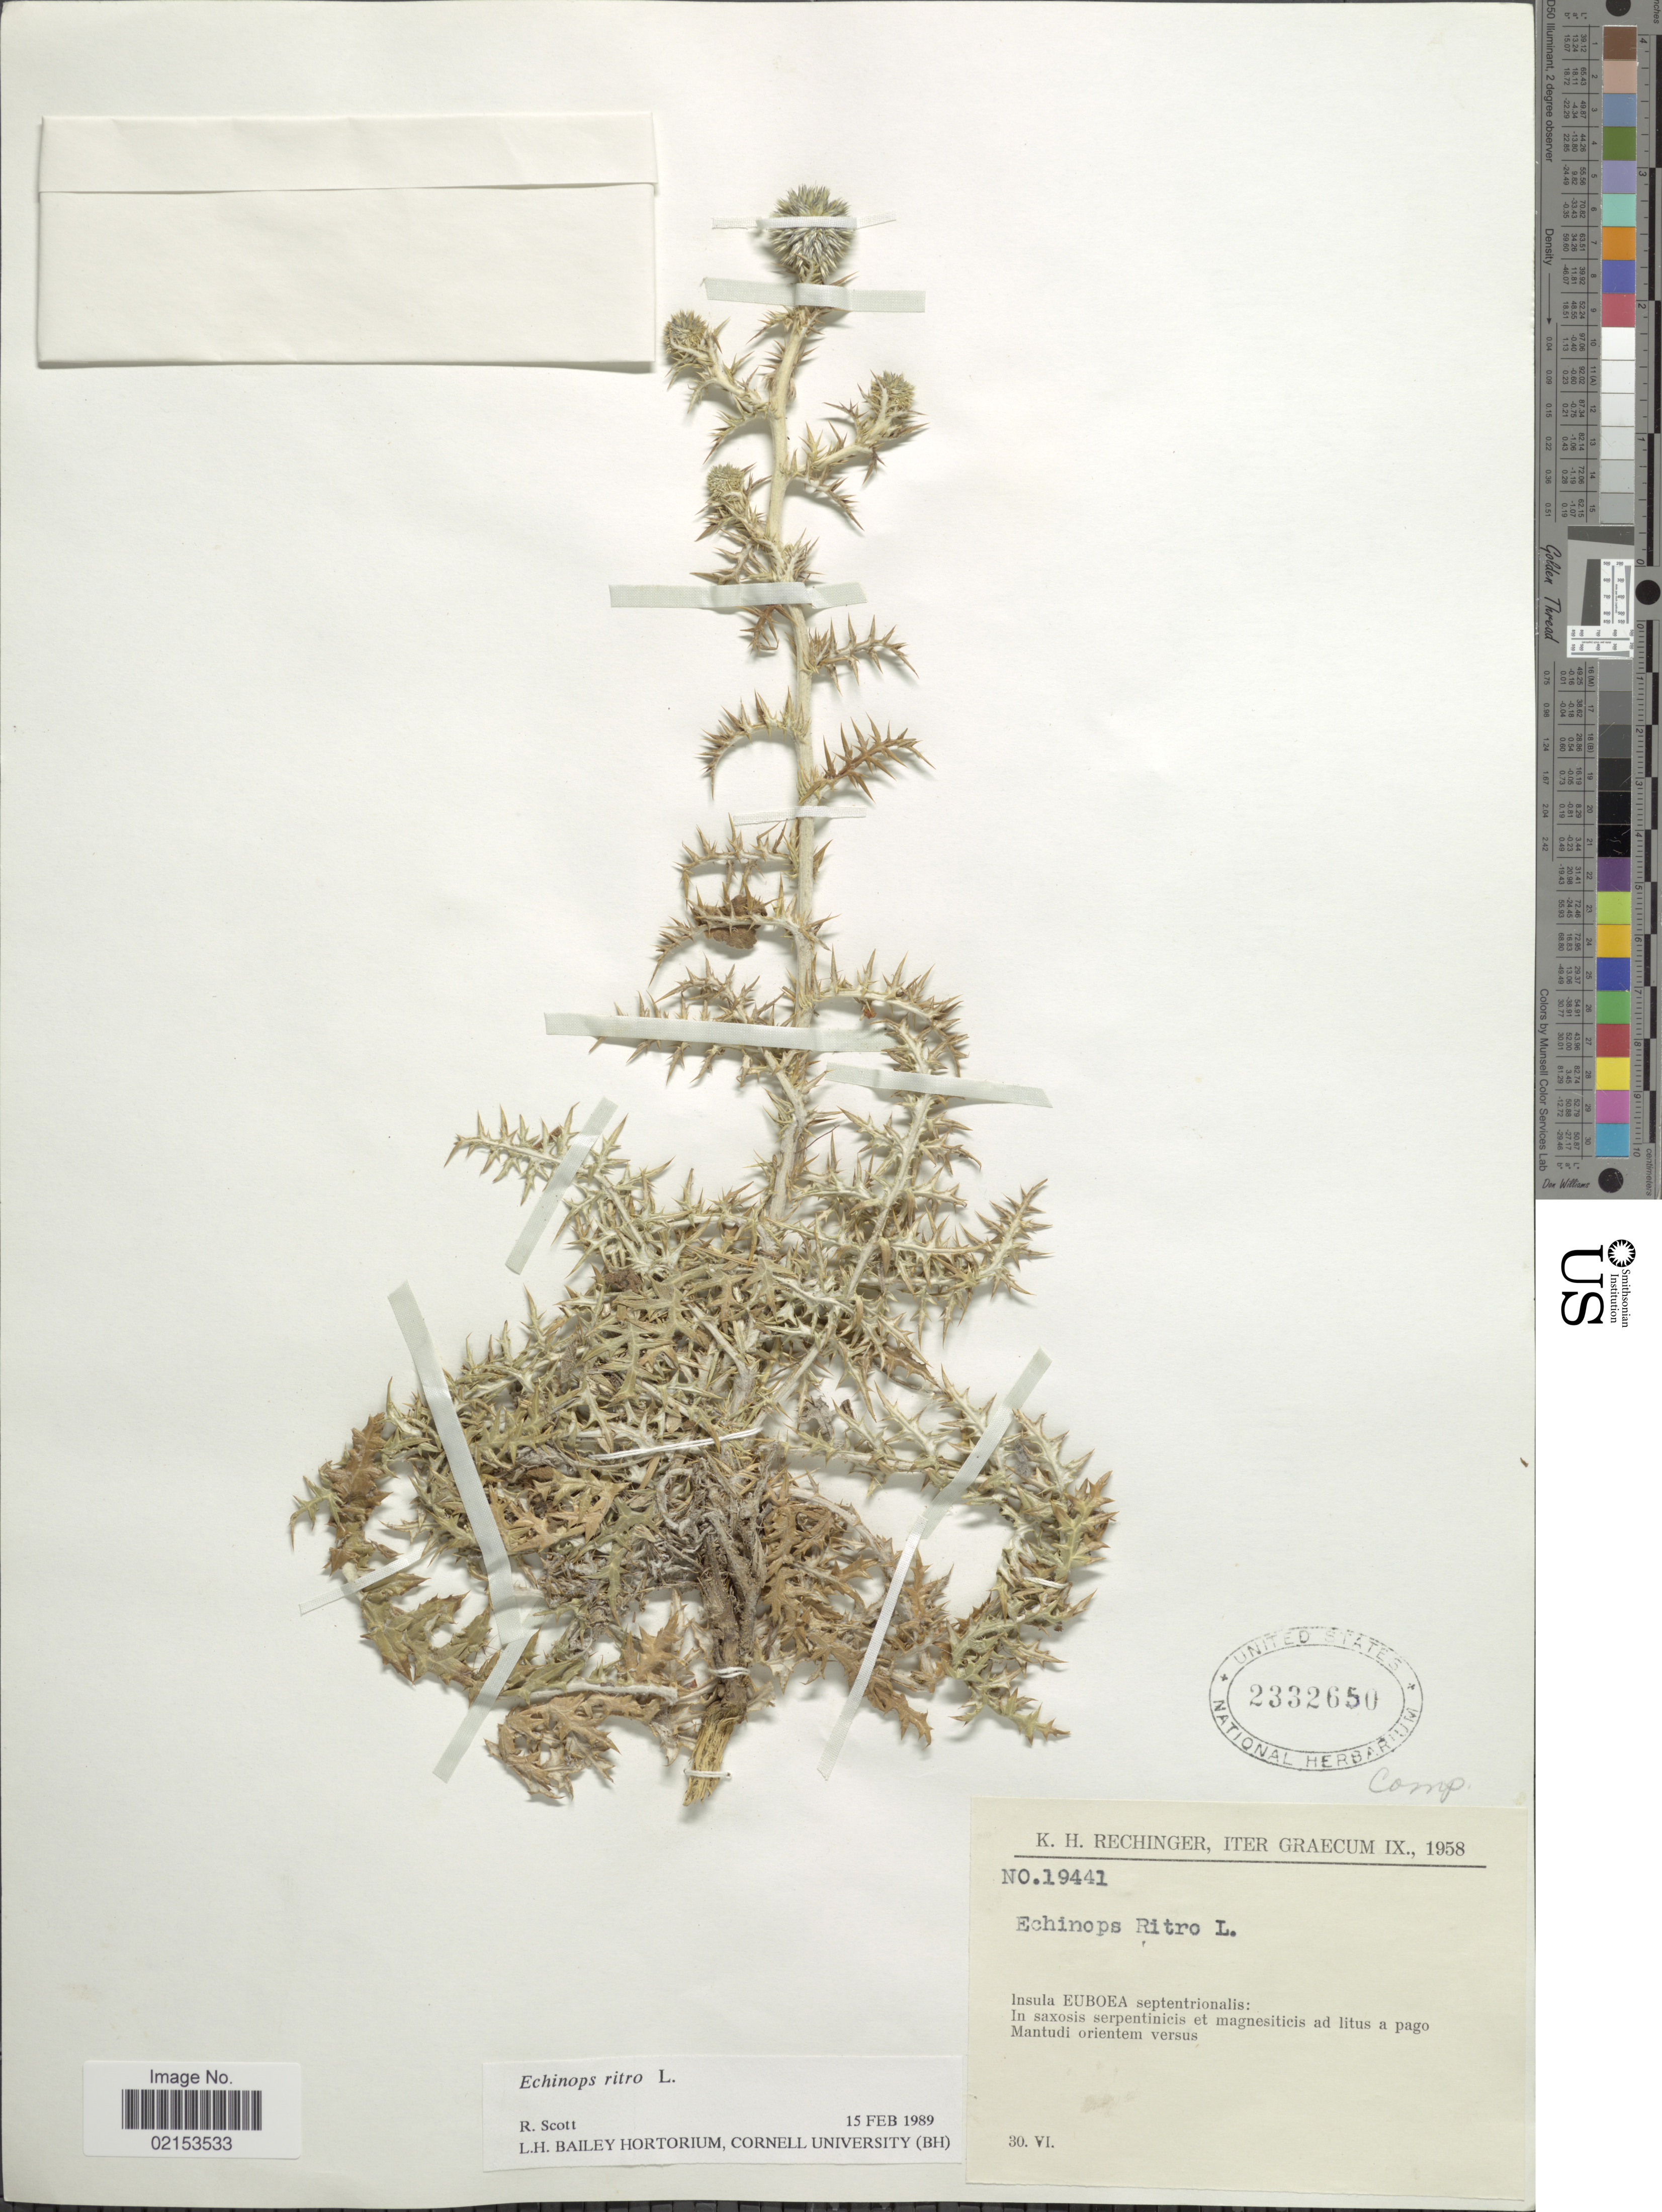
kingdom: Plantae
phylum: Tracheophyta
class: Magnoliopsida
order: Asterales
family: Asteraceae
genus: Echinops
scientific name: Echinops ritro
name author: L.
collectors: K. H. Rechinger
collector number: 19441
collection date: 1958-06-30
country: Greece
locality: Iter Graecum. Insula Eubobea septentrionalis, ad litus a pago Mantudi orientem versus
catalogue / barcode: US 2332650